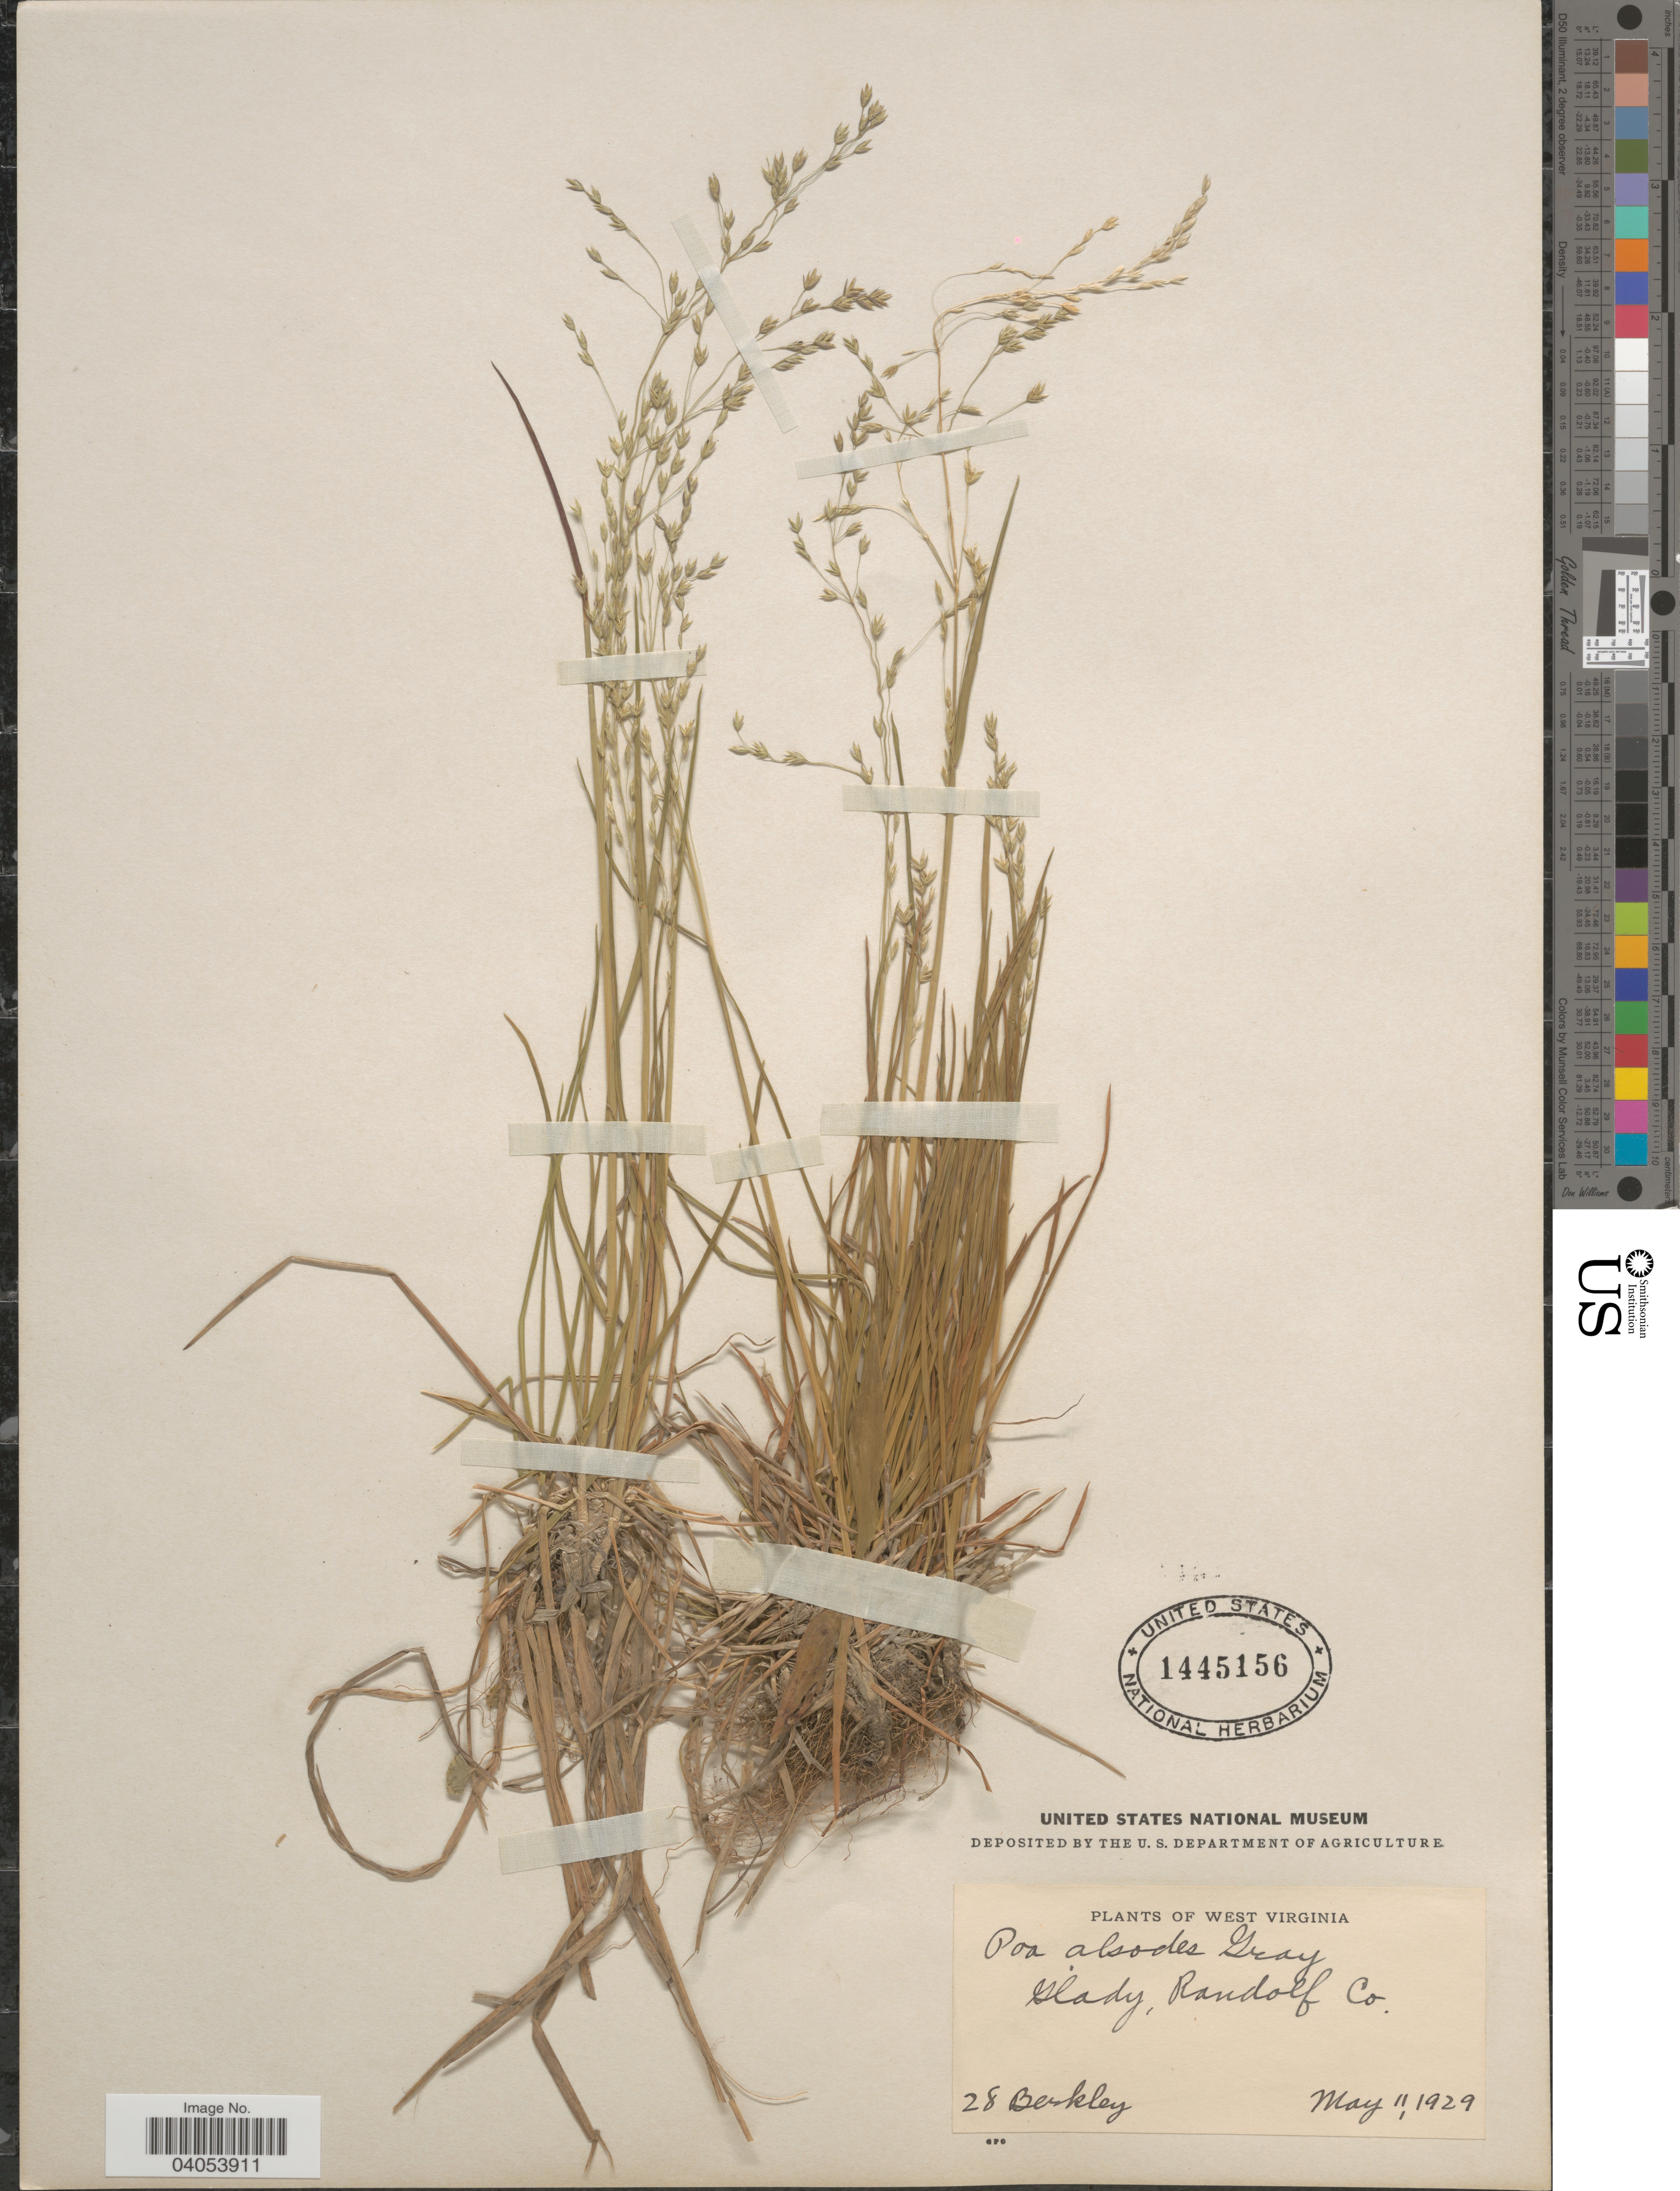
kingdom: Plantae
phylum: Tracheophyta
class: Liliopsida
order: Poales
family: Poaceae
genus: Poa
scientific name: Poa alsodes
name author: A. Gray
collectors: Berkley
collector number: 28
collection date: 1929-05-11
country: United States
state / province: West Virginia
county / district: Randolph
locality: Glady, Randolf Co.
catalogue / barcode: US 1445156